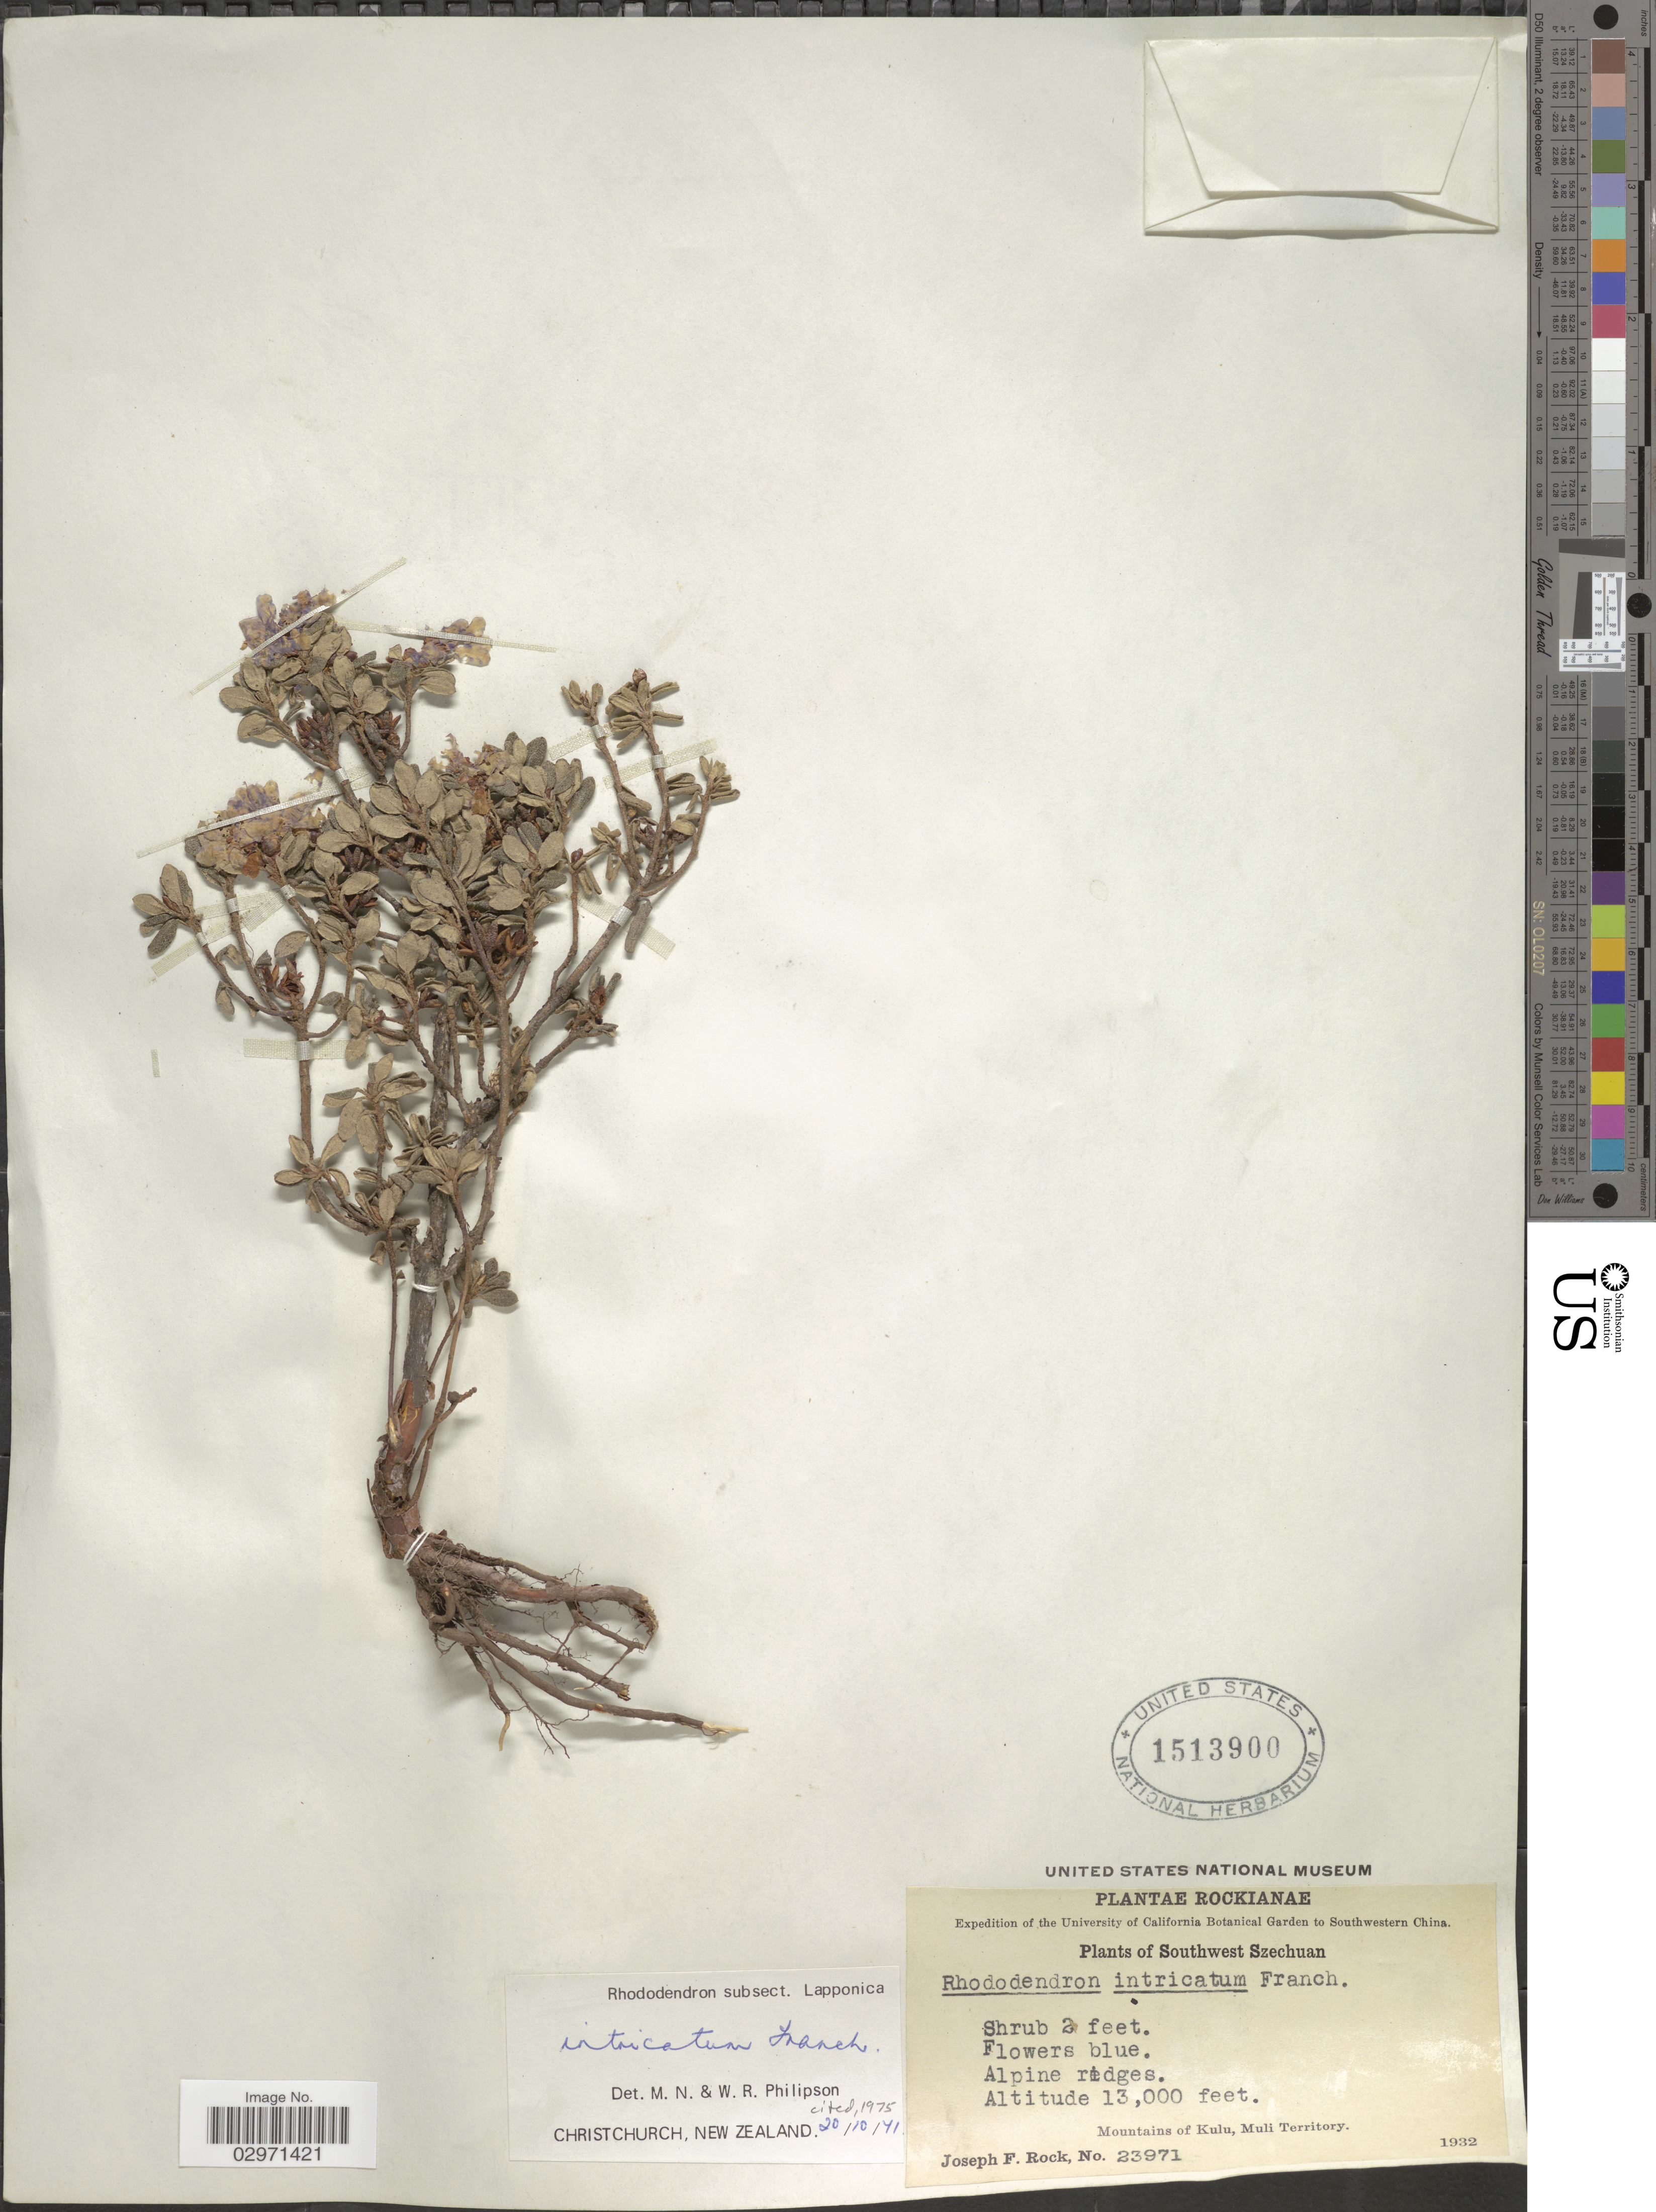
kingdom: Plantae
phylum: Tracheophyta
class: Magnoliopsida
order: Ericales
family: Ericaceae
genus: Rhododendron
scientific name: Rhododendron intricatum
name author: Franch.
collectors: J. F. Rock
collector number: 23971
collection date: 1932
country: China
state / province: Sichuan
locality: Southwestern China. Southwest Szechuan. Alpine ridges. Mountains of Kulu, Muli Territory.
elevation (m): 3962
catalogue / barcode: US 1513900